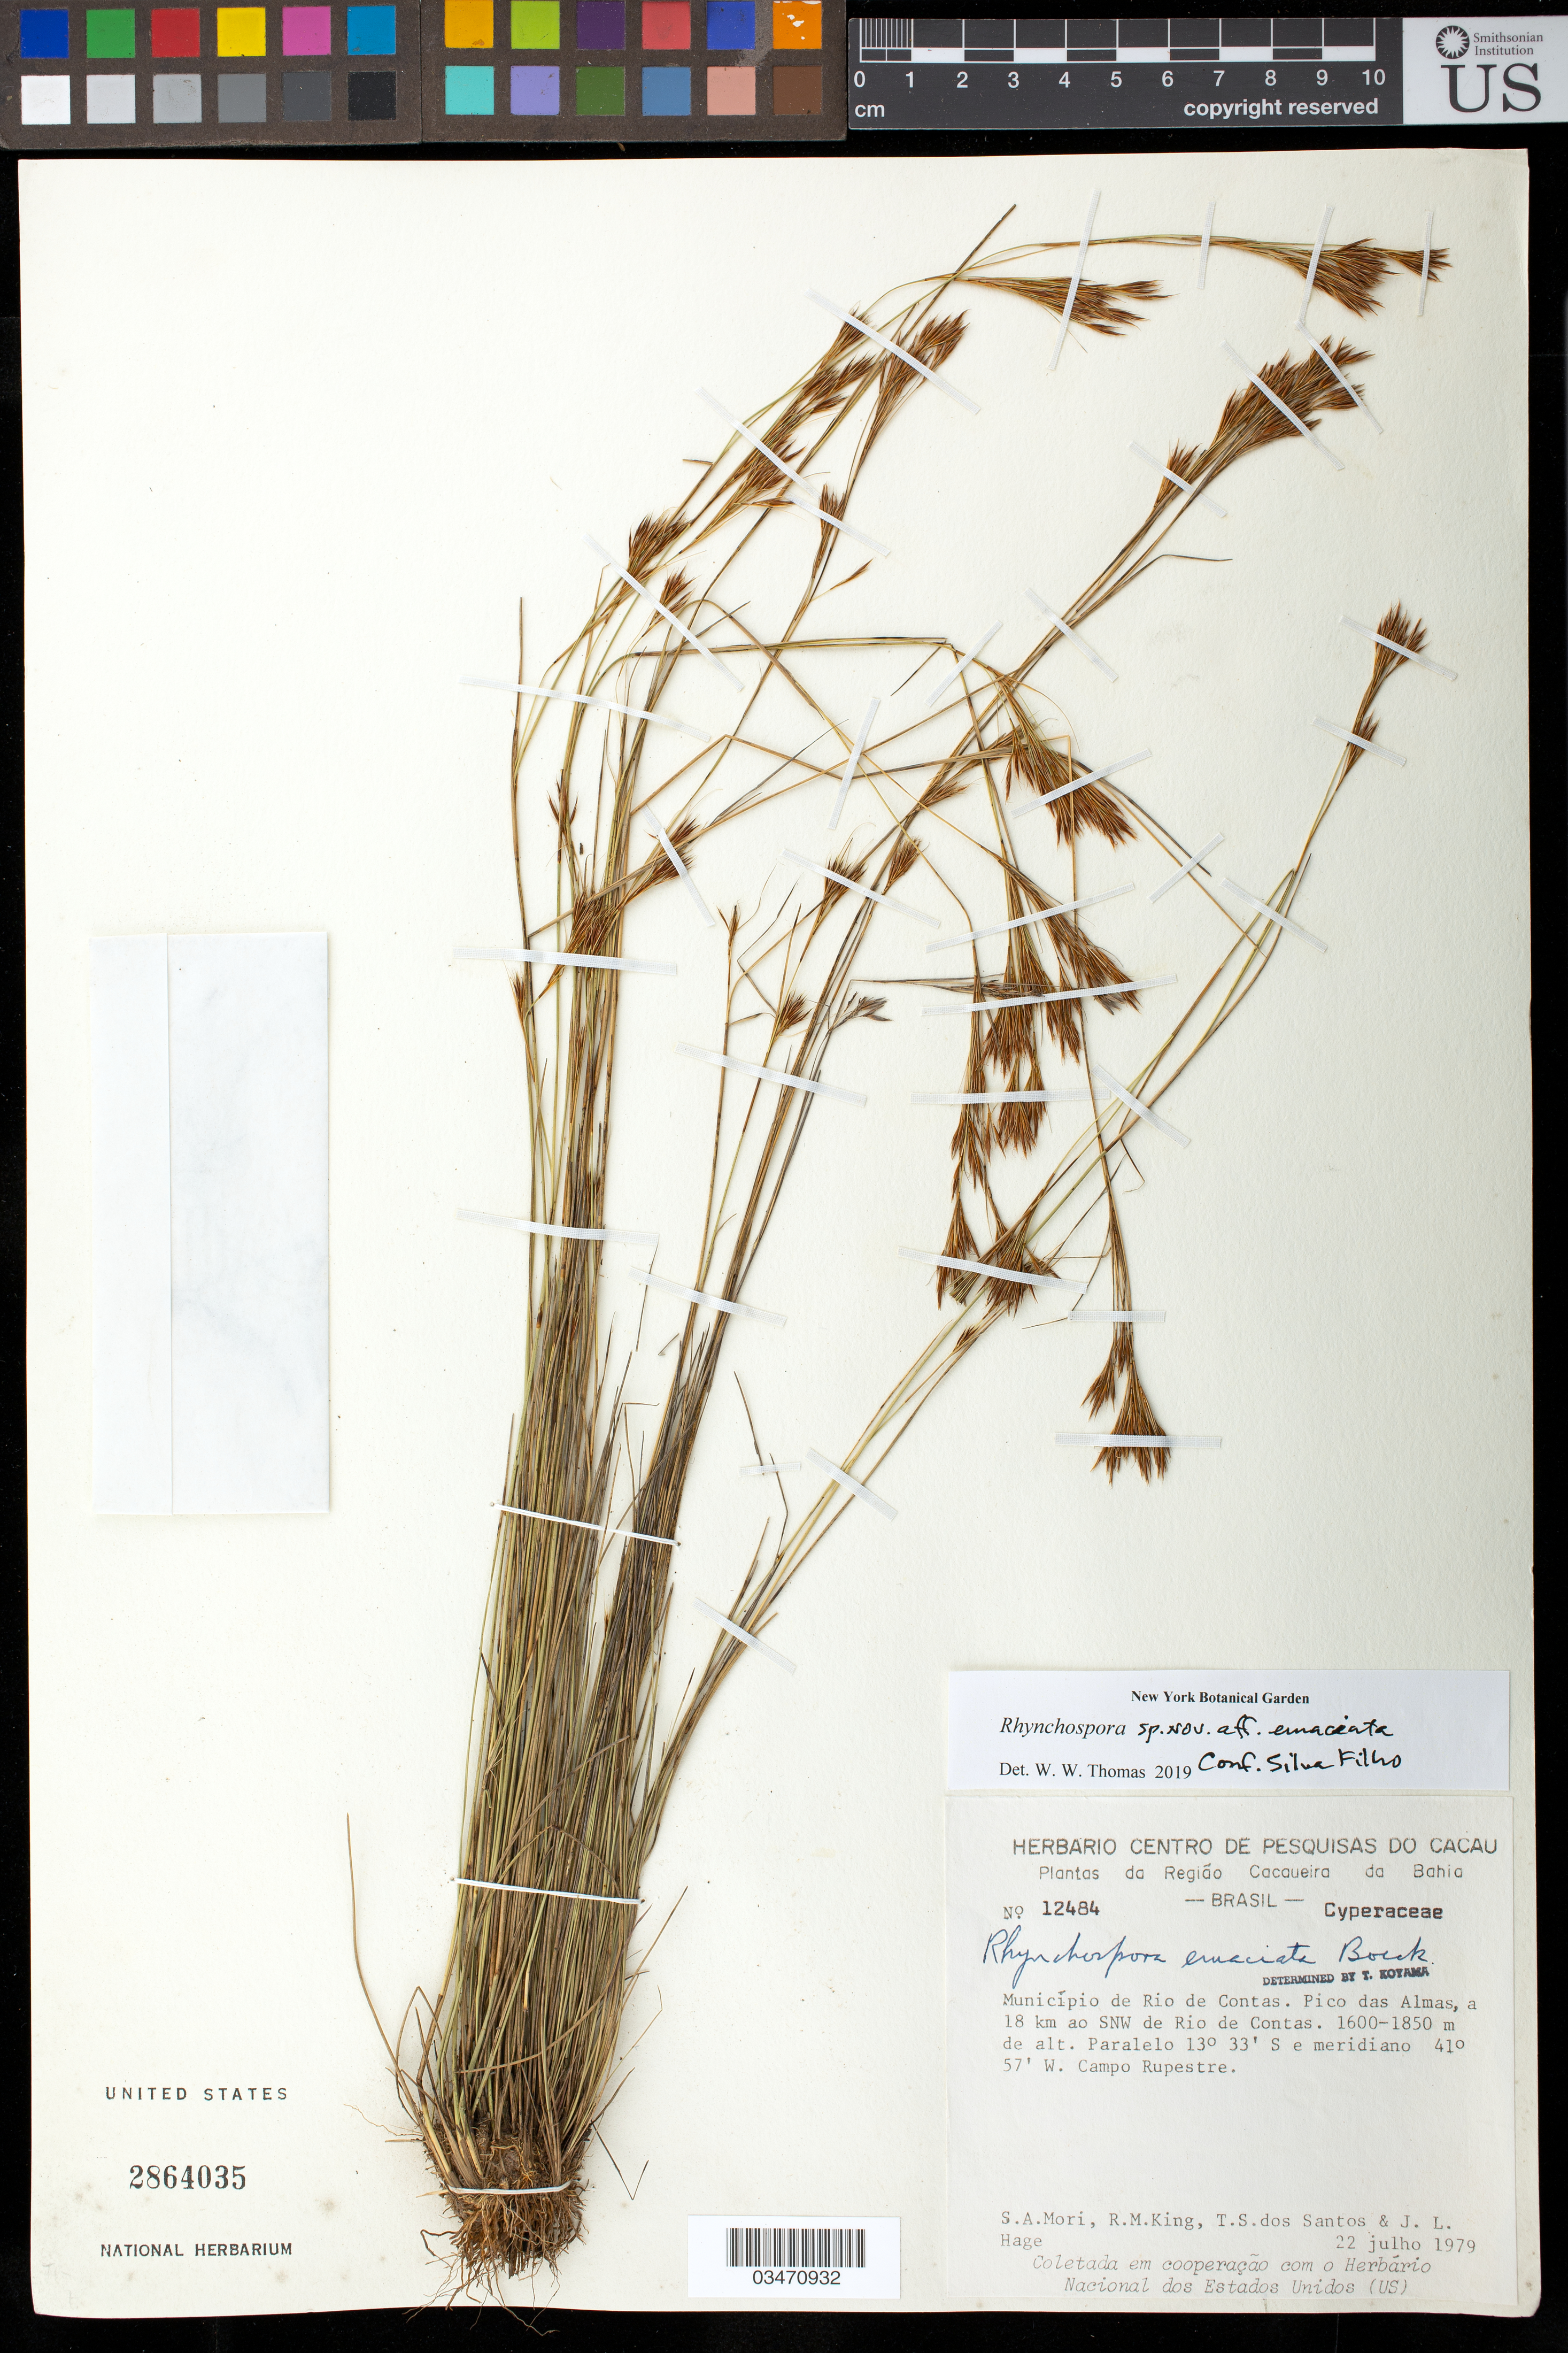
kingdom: Plantae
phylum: Tracheophyta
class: Liliopsida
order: Poales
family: Cyperaceae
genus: Rhynchospora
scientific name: Rhynchospora emaciata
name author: (Nees) Boeckeler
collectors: S. Mori, J. Hage, T. S. Santos & J. Hage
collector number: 12484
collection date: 1979-07-22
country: Brazil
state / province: Bahia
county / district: Rio de Contas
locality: Pico das Almas, a 18 km ao SW de Rio de Contas.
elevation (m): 1600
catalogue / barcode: US 2864035